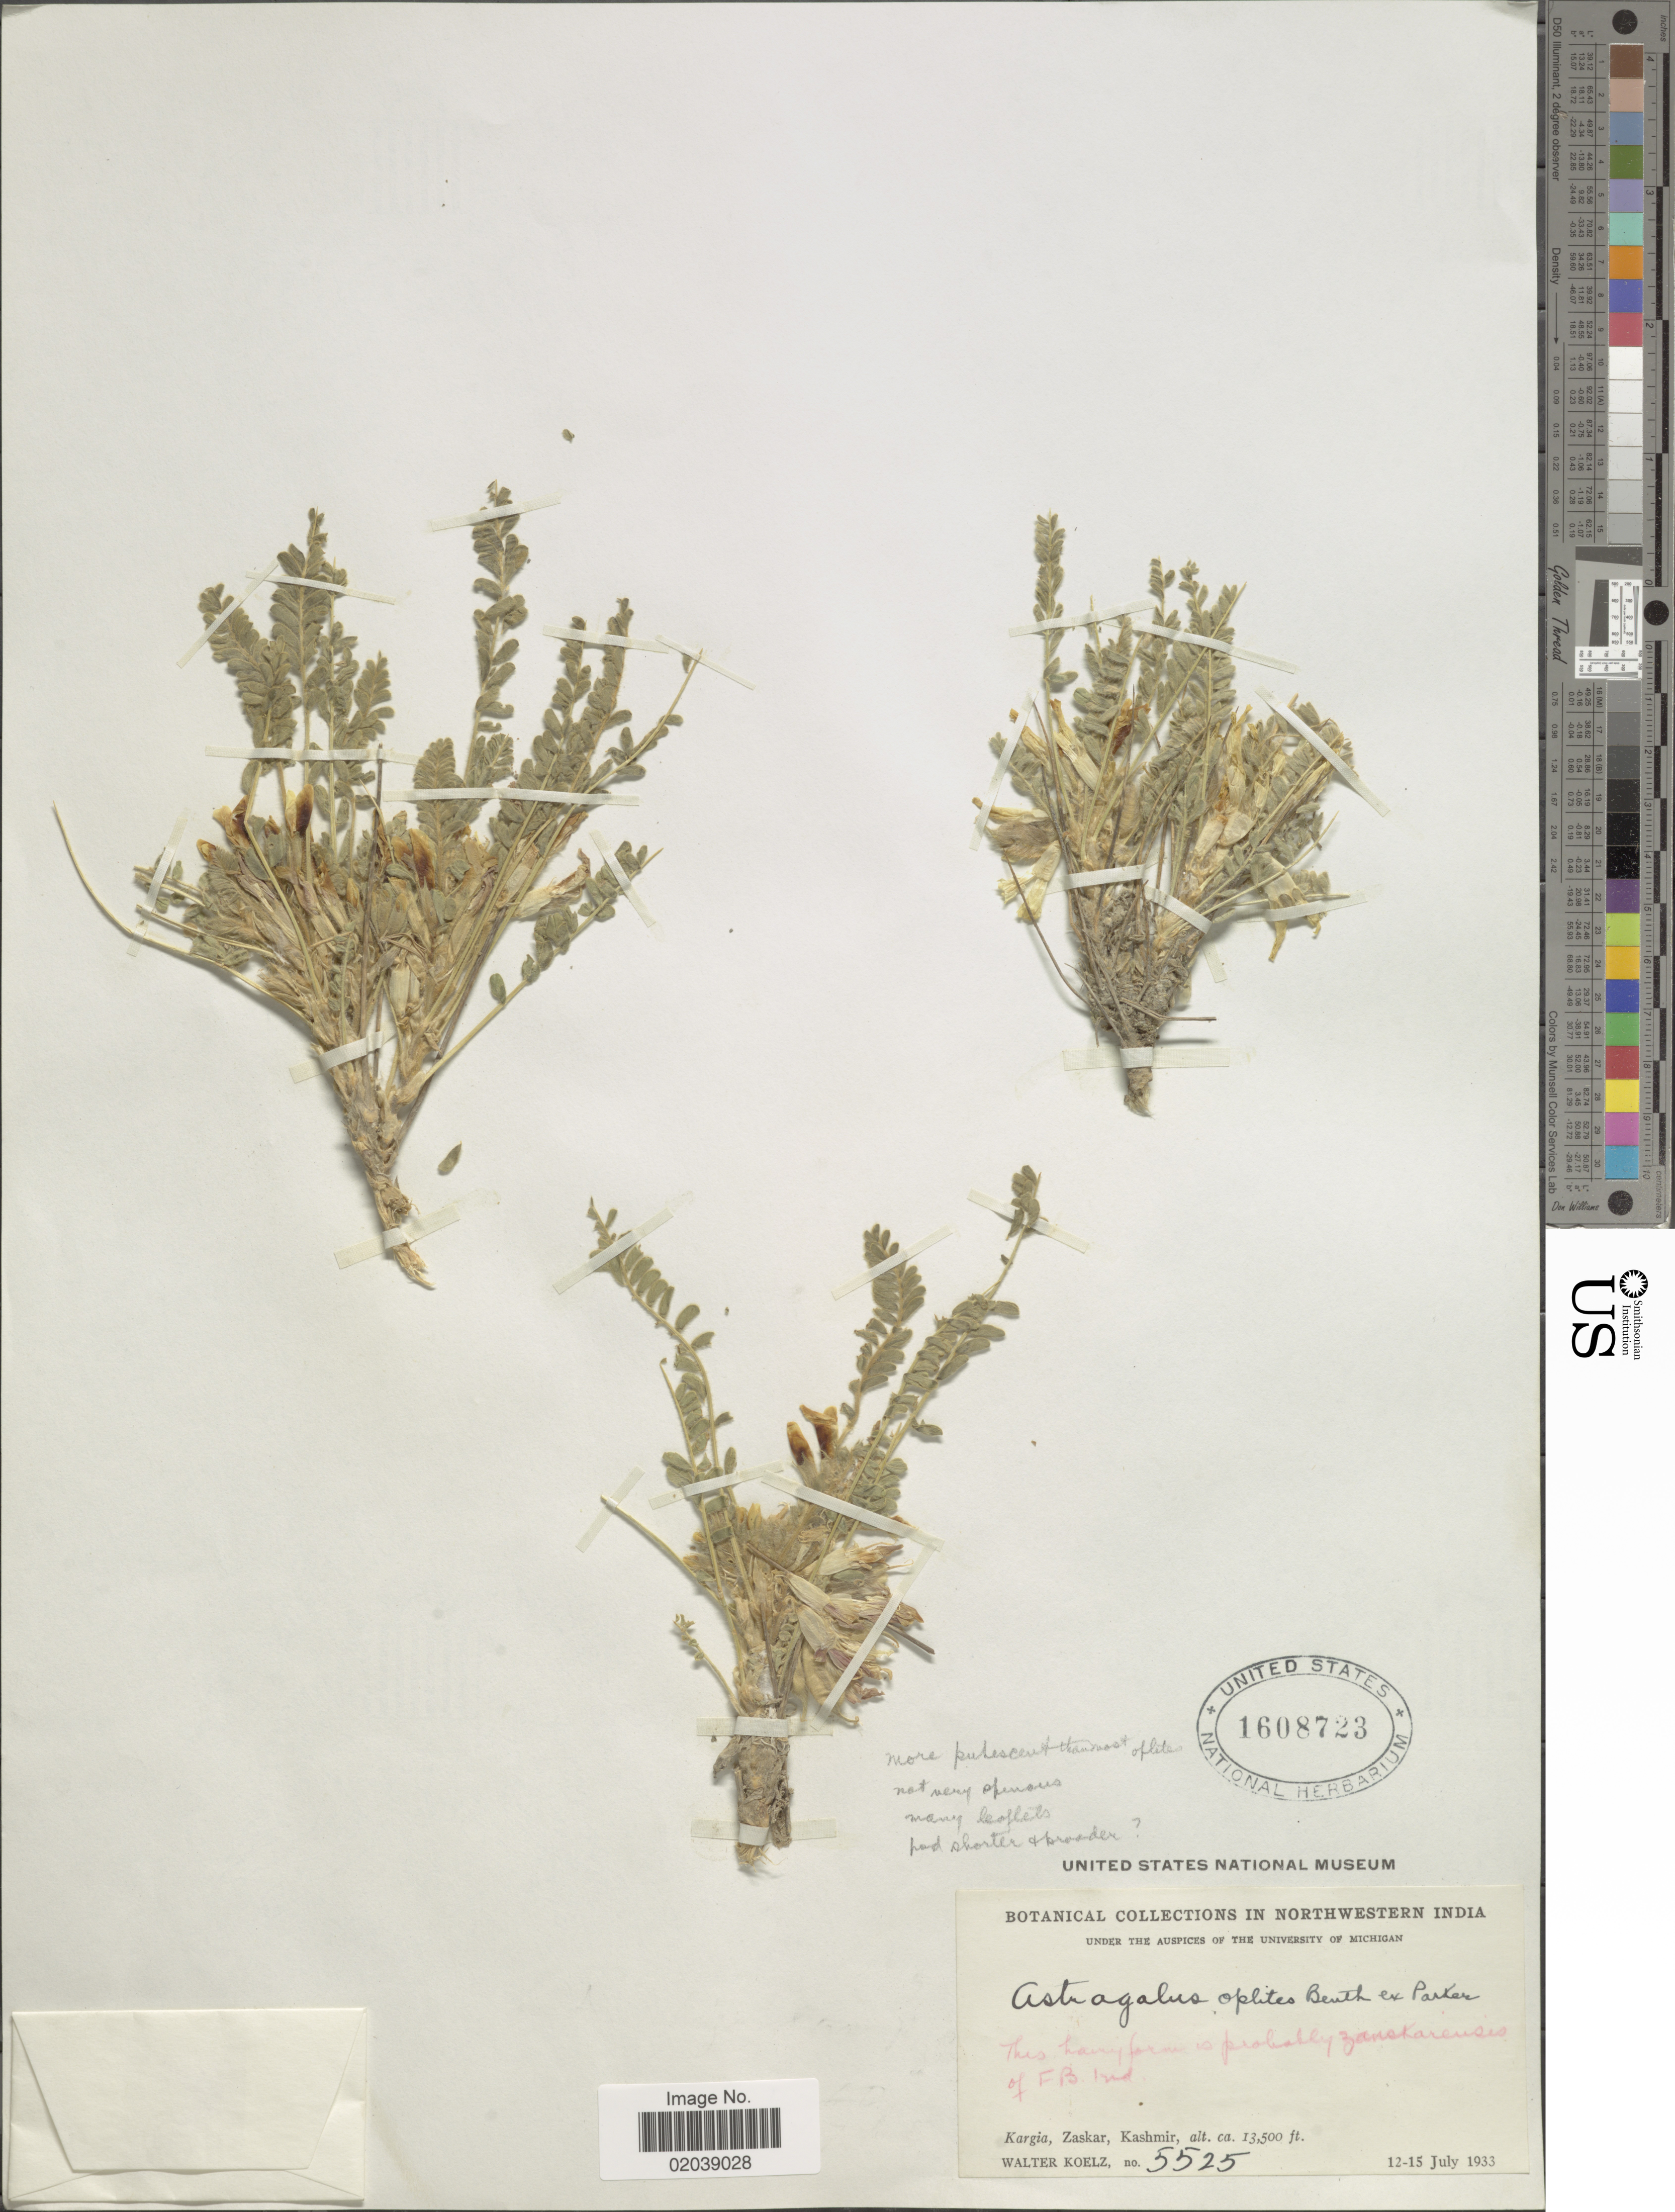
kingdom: Plantae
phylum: Tracheophyta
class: Magnoliopsida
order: Fabales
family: Fabaceae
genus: Astragalus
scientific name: Astragalus zanskarensis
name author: Benth. ex Bunge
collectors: W. N. Koelz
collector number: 5525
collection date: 1933-07-12/1933-07-15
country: India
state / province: Jammu and Kashmir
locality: Northwestern India, Kargia, Zaskar, Kashmir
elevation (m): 4115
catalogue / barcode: US 1608723